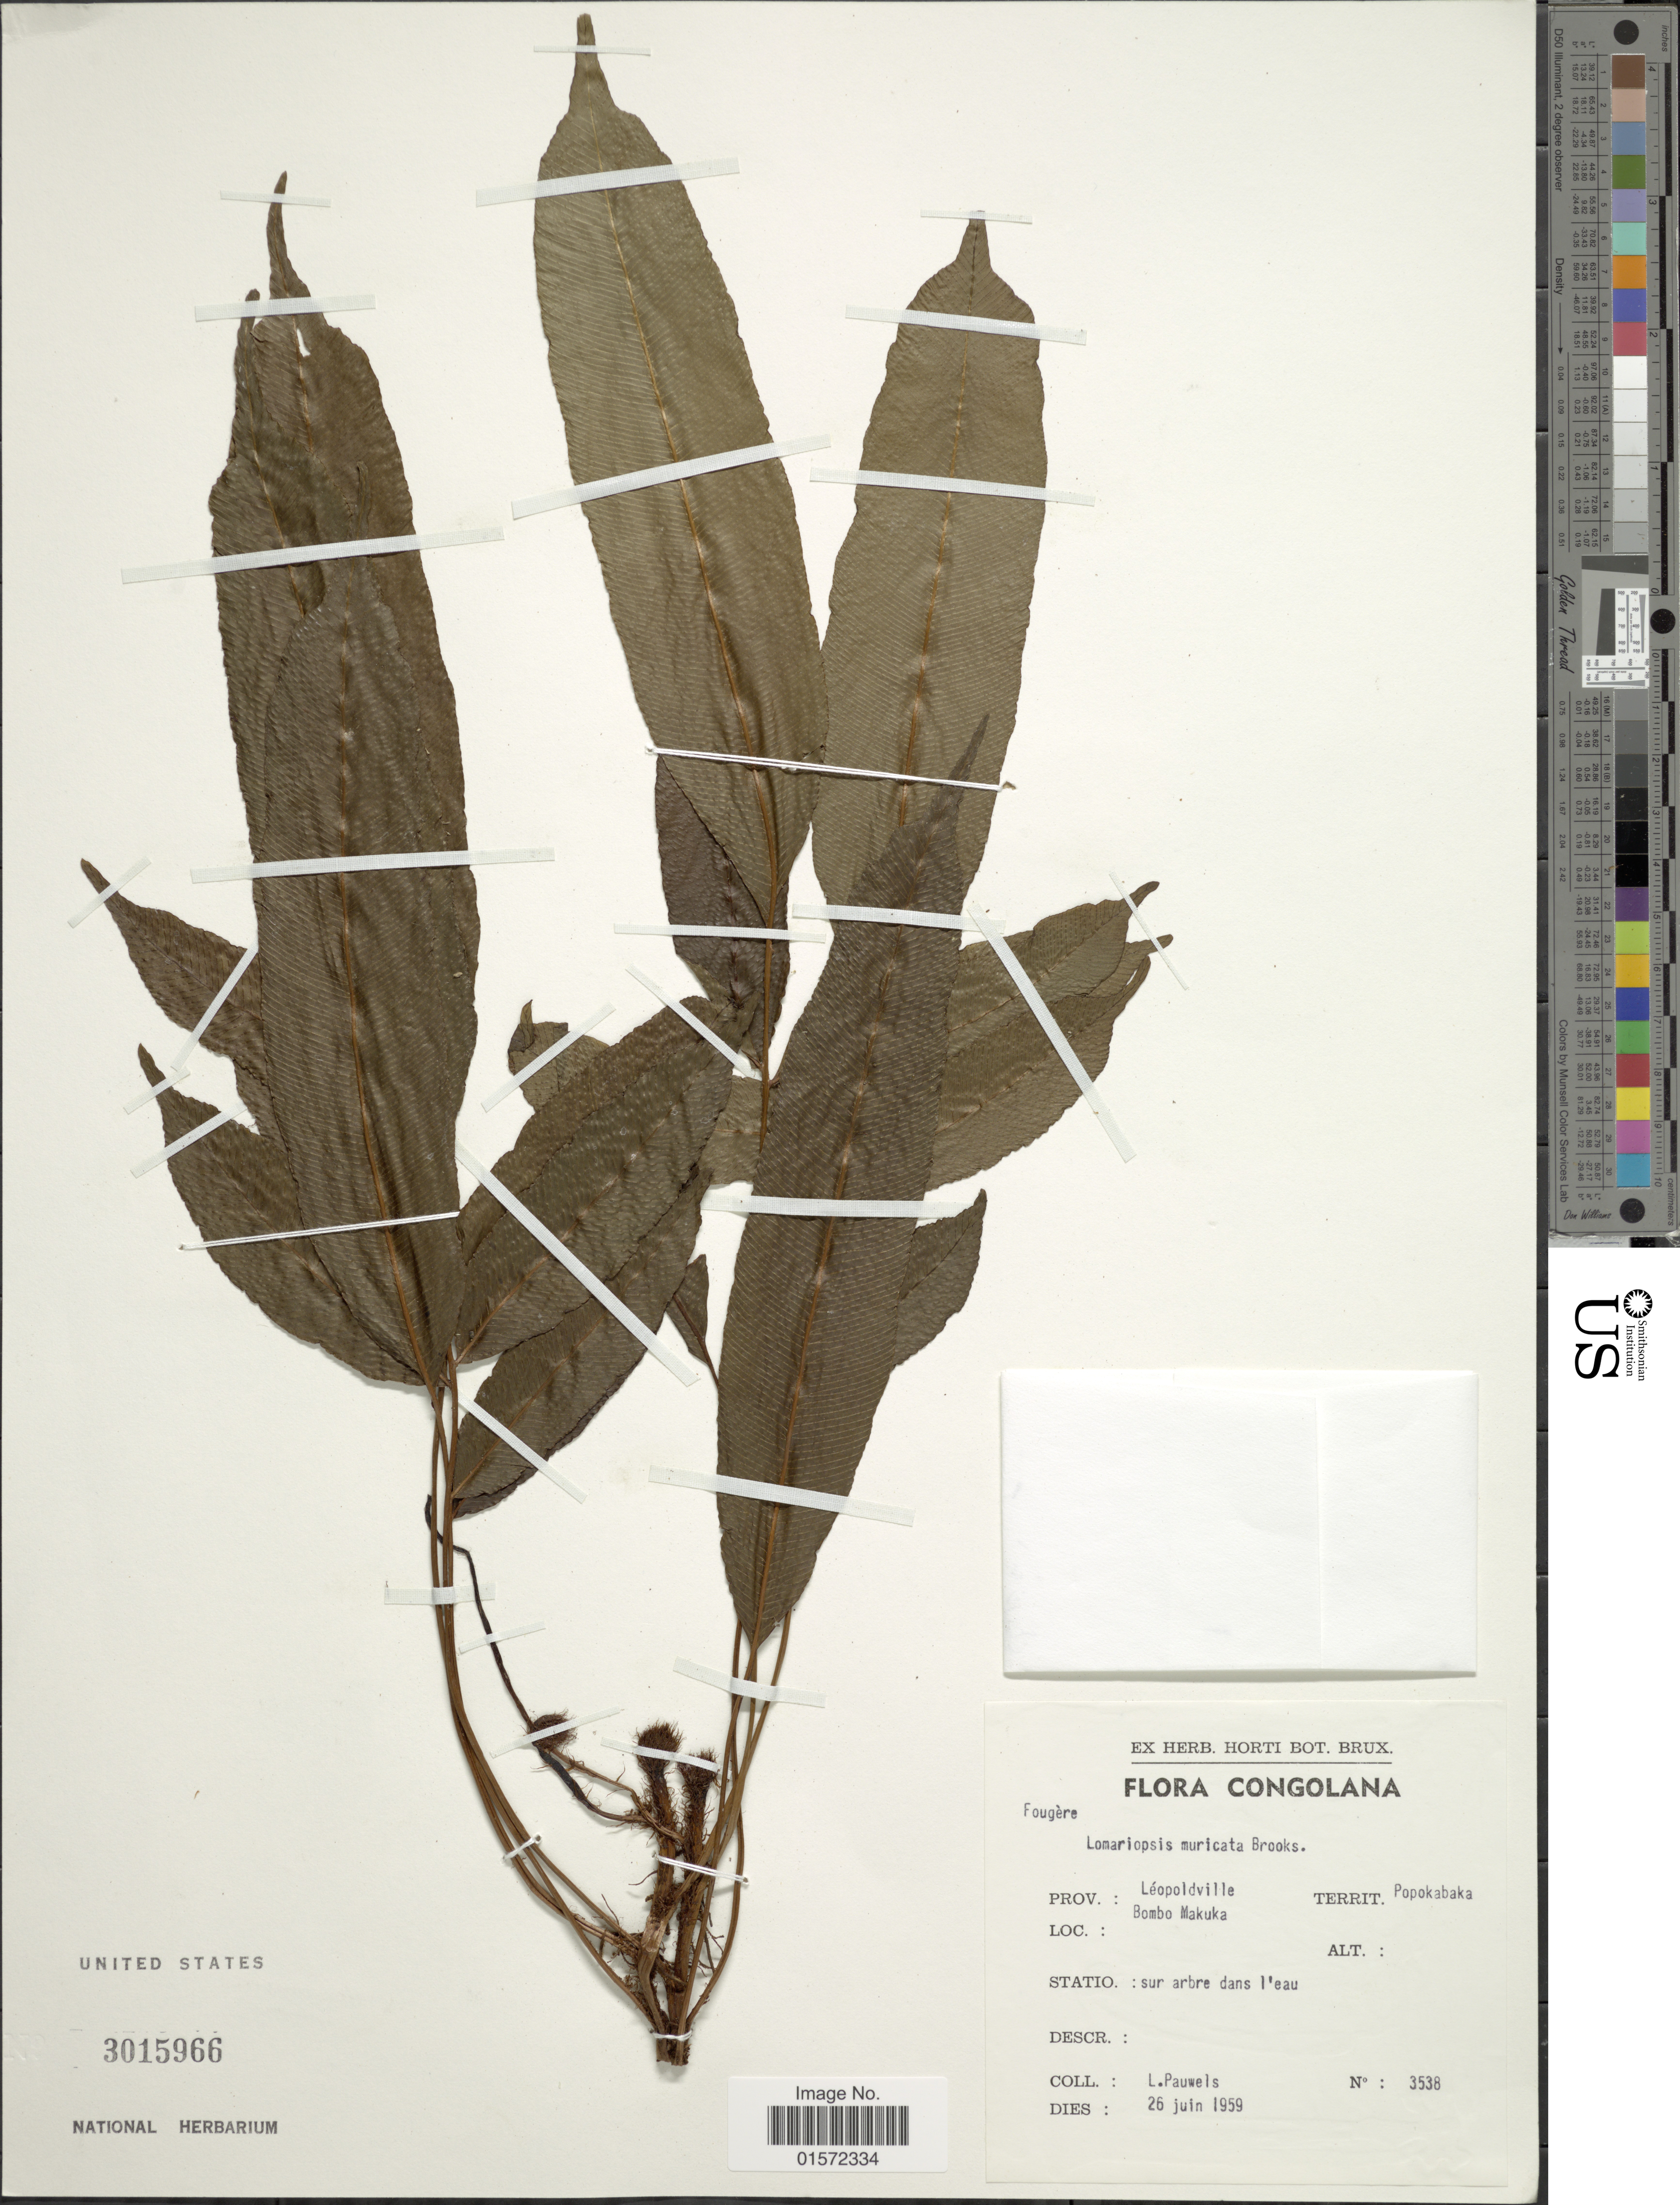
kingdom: Plantae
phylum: Tracheophyta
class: Polypodiopsida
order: Polypodiales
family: Lomariopsidaceae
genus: Lomariopsis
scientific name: Lomariopsis muriculata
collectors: L. Pauwels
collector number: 3538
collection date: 1959-06-26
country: Congo, Democratic Republic of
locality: Congolana, Prov.: Léopoldville, Territ. Popokabaka, Bombo Makuka, sur arbre dans l'eau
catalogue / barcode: US 3015966